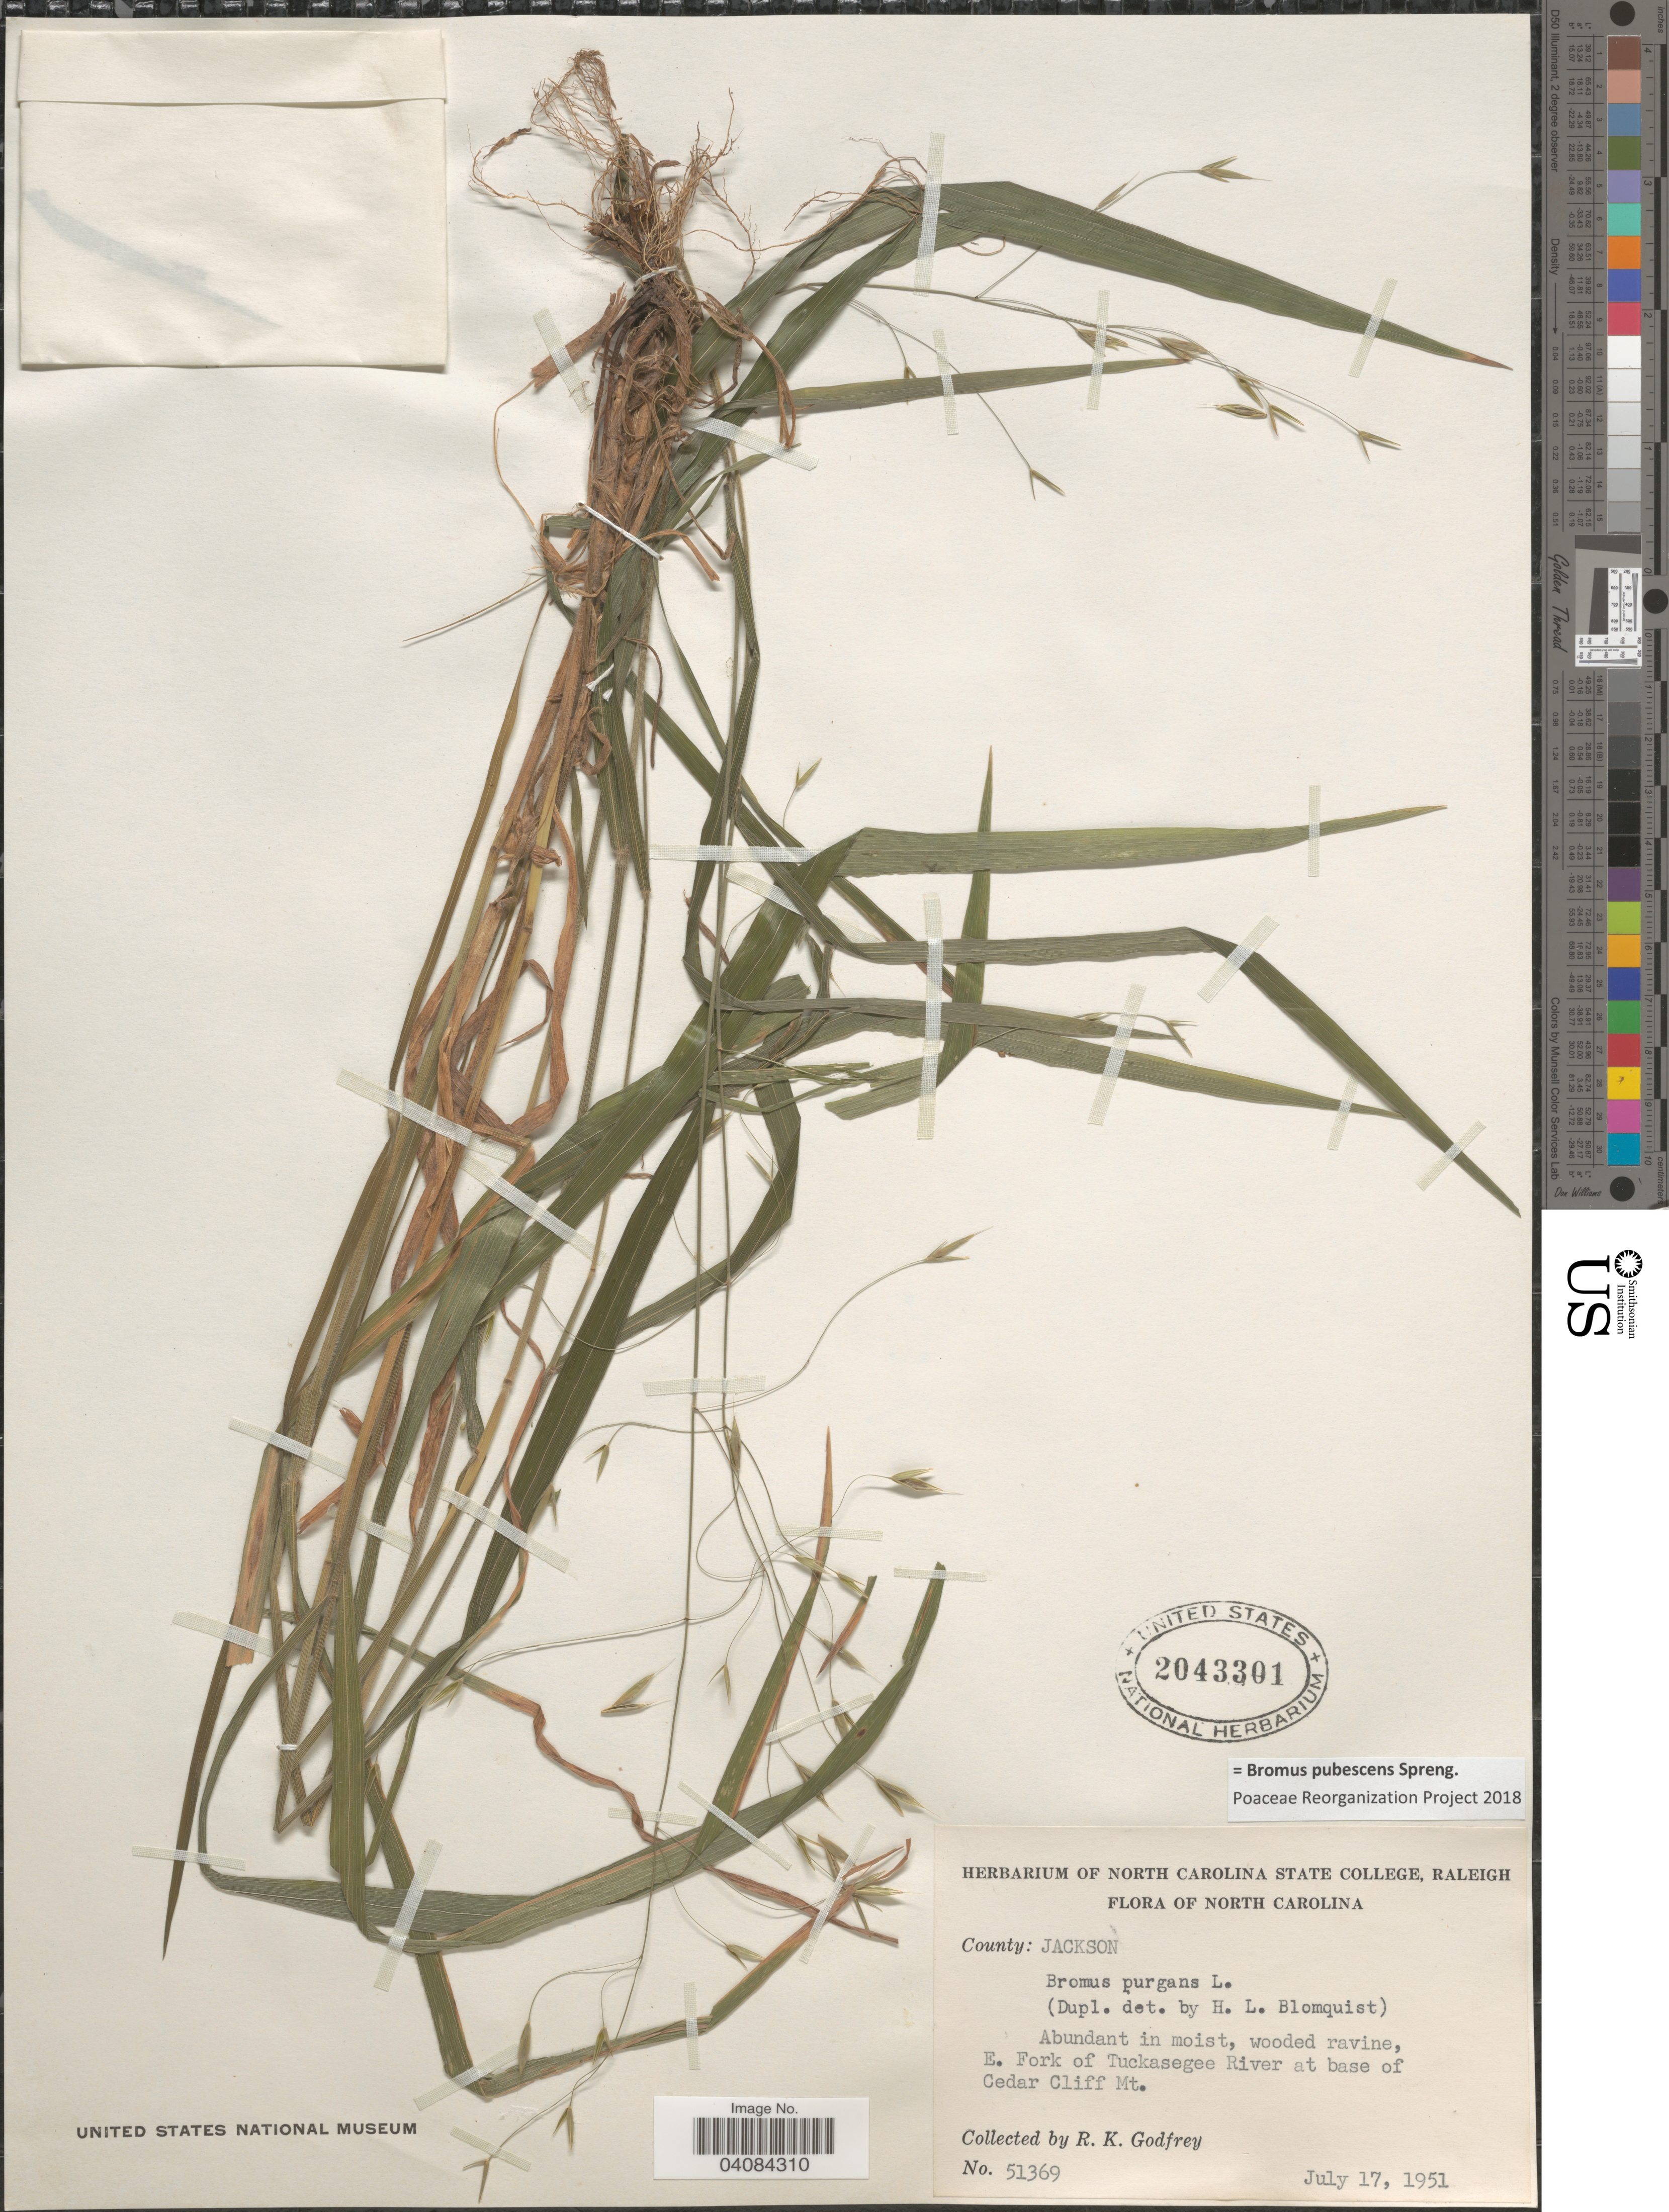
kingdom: Plantae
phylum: Tracheophyta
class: Liliopsida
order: Poales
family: Poaceae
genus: Bromus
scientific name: Bromus pubescens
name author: Muhl. ex Willd.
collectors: R. K. Godfrey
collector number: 51369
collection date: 1951-07-17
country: United States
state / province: North Carolina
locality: County: Jackson. E. Fork of Tuckasegee River at base of Cedar Cliff Mt.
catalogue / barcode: US 2043301